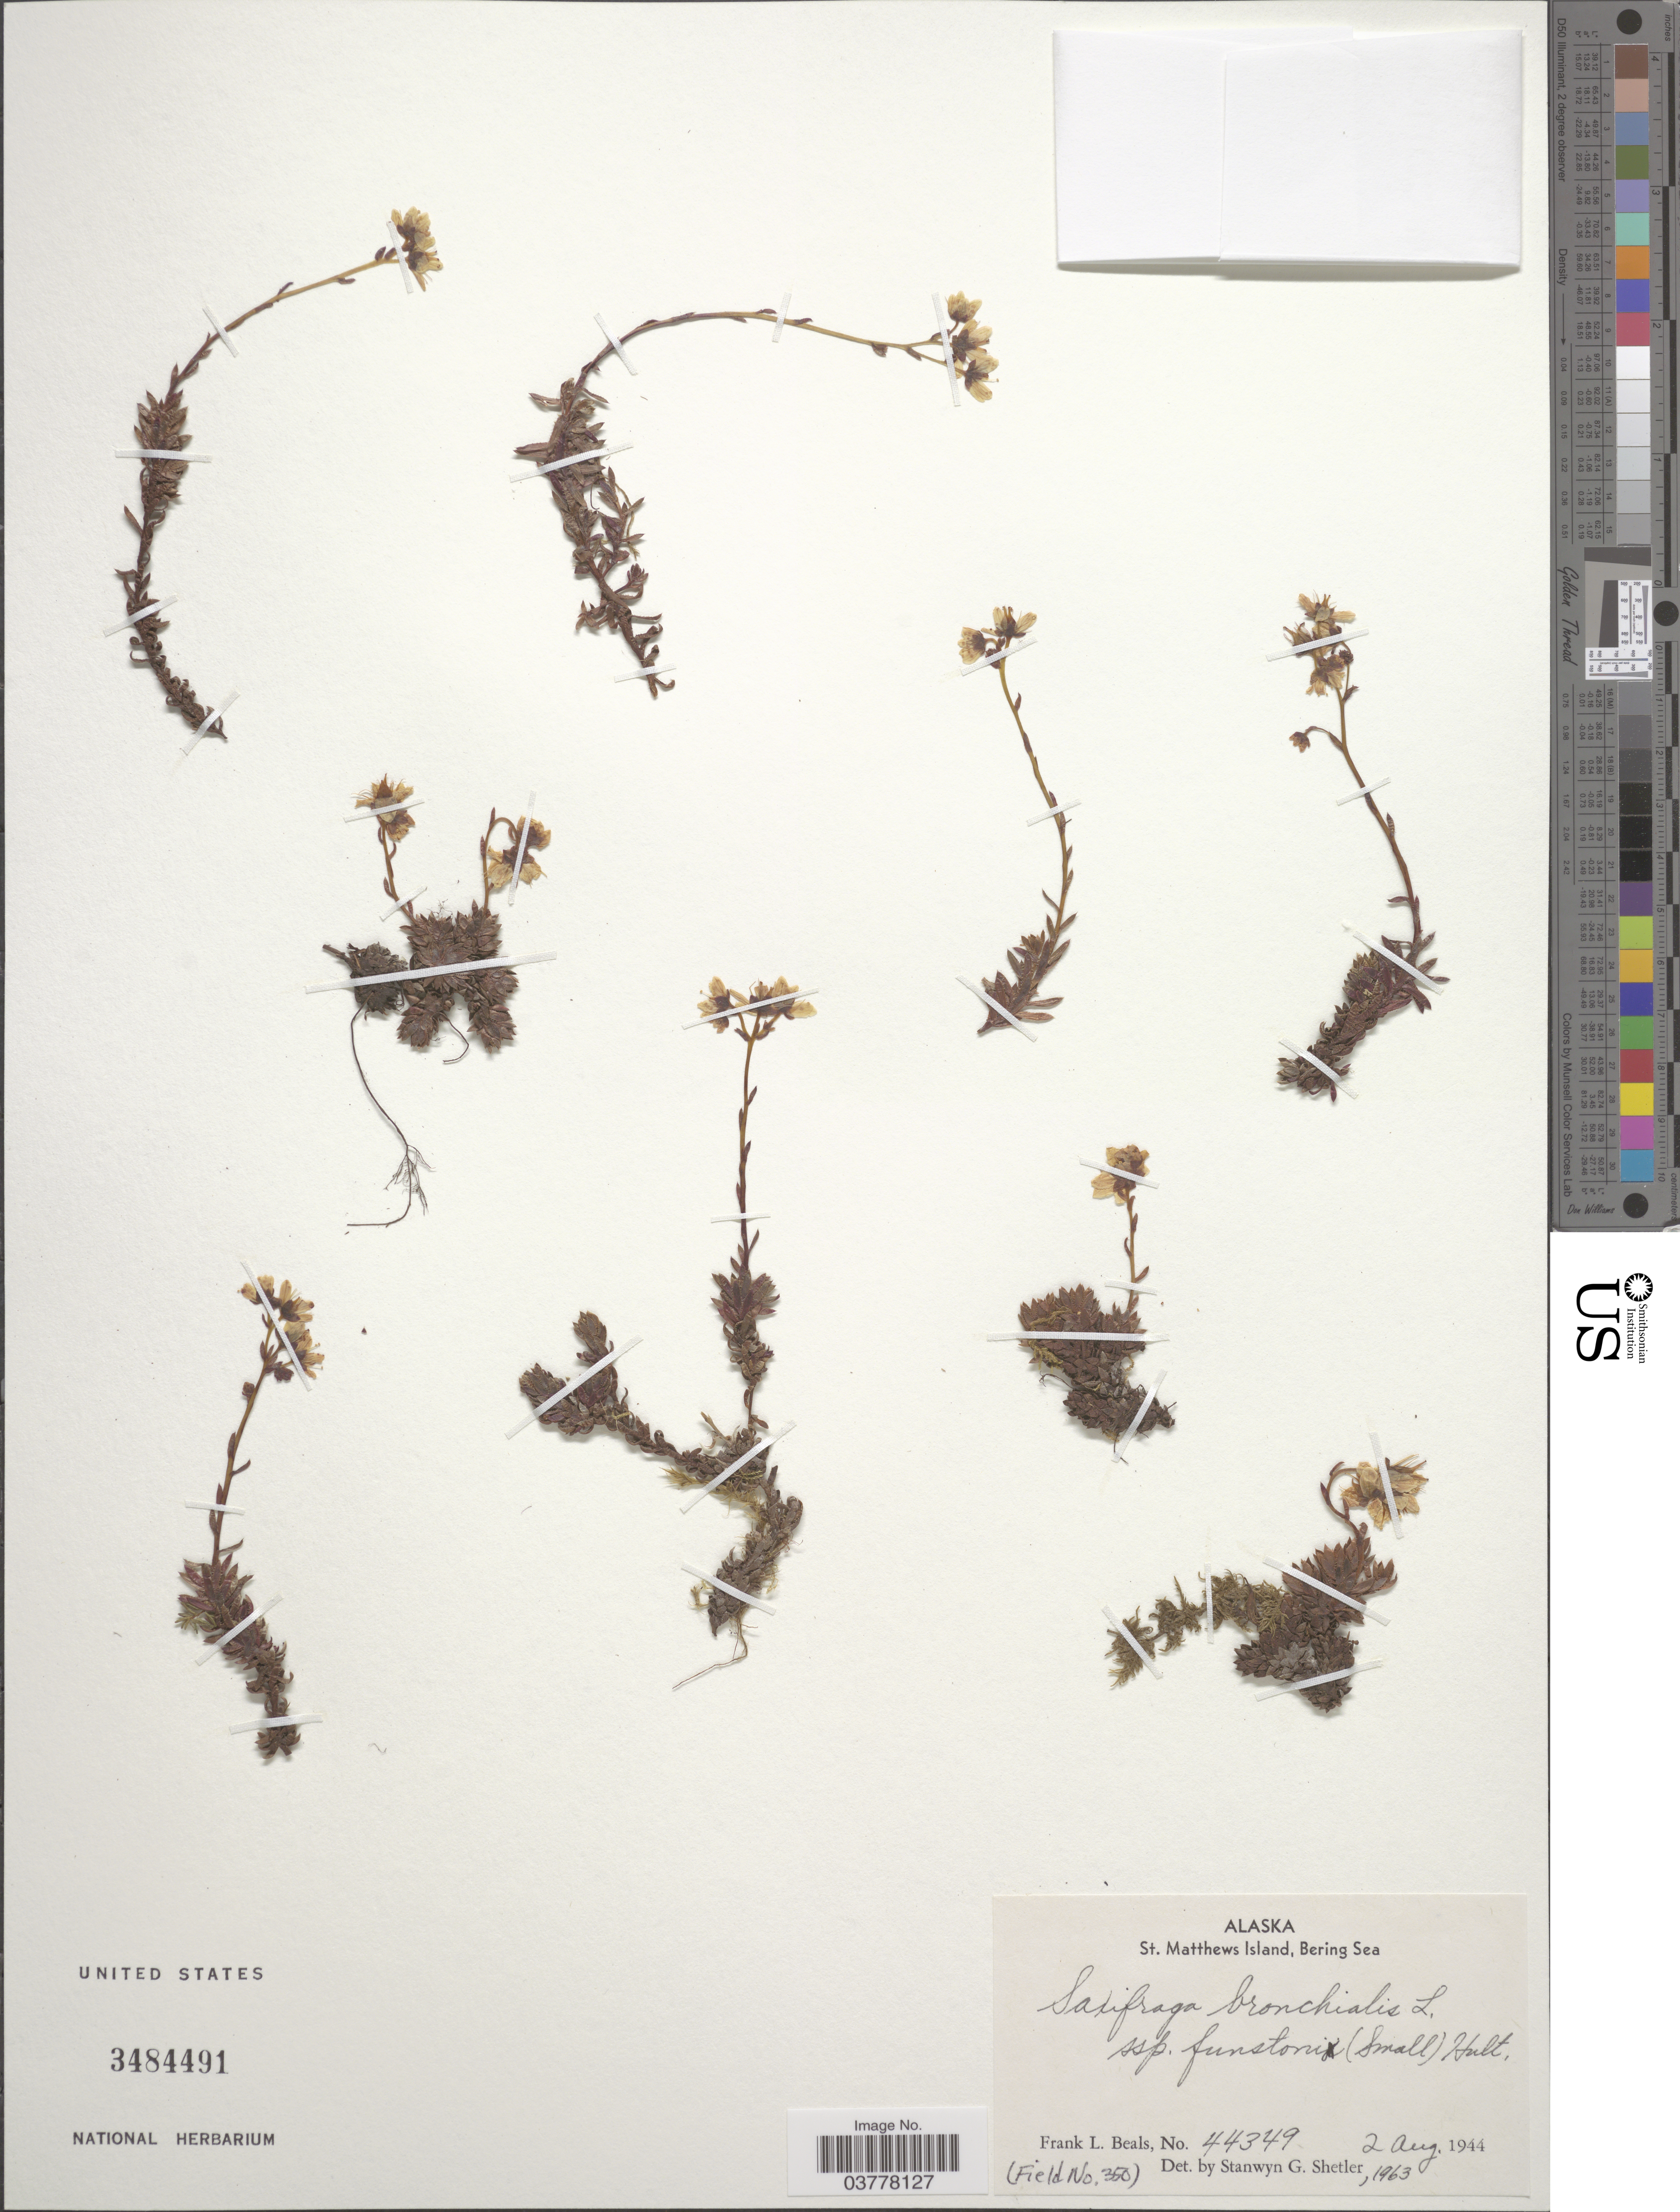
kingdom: Plantae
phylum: Tracheophyta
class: Magnoliopsida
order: Saxifragales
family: Saxifragaceae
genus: Saxifraga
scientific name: Saxifraga bronchialis subsp. funstonii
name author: (Small) Hultén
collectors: F. Beals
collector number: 44349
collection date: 1944-08-02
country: United States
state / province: Alaska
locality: St. Matthews Island, Bering Sea.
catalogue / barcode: US 3484491